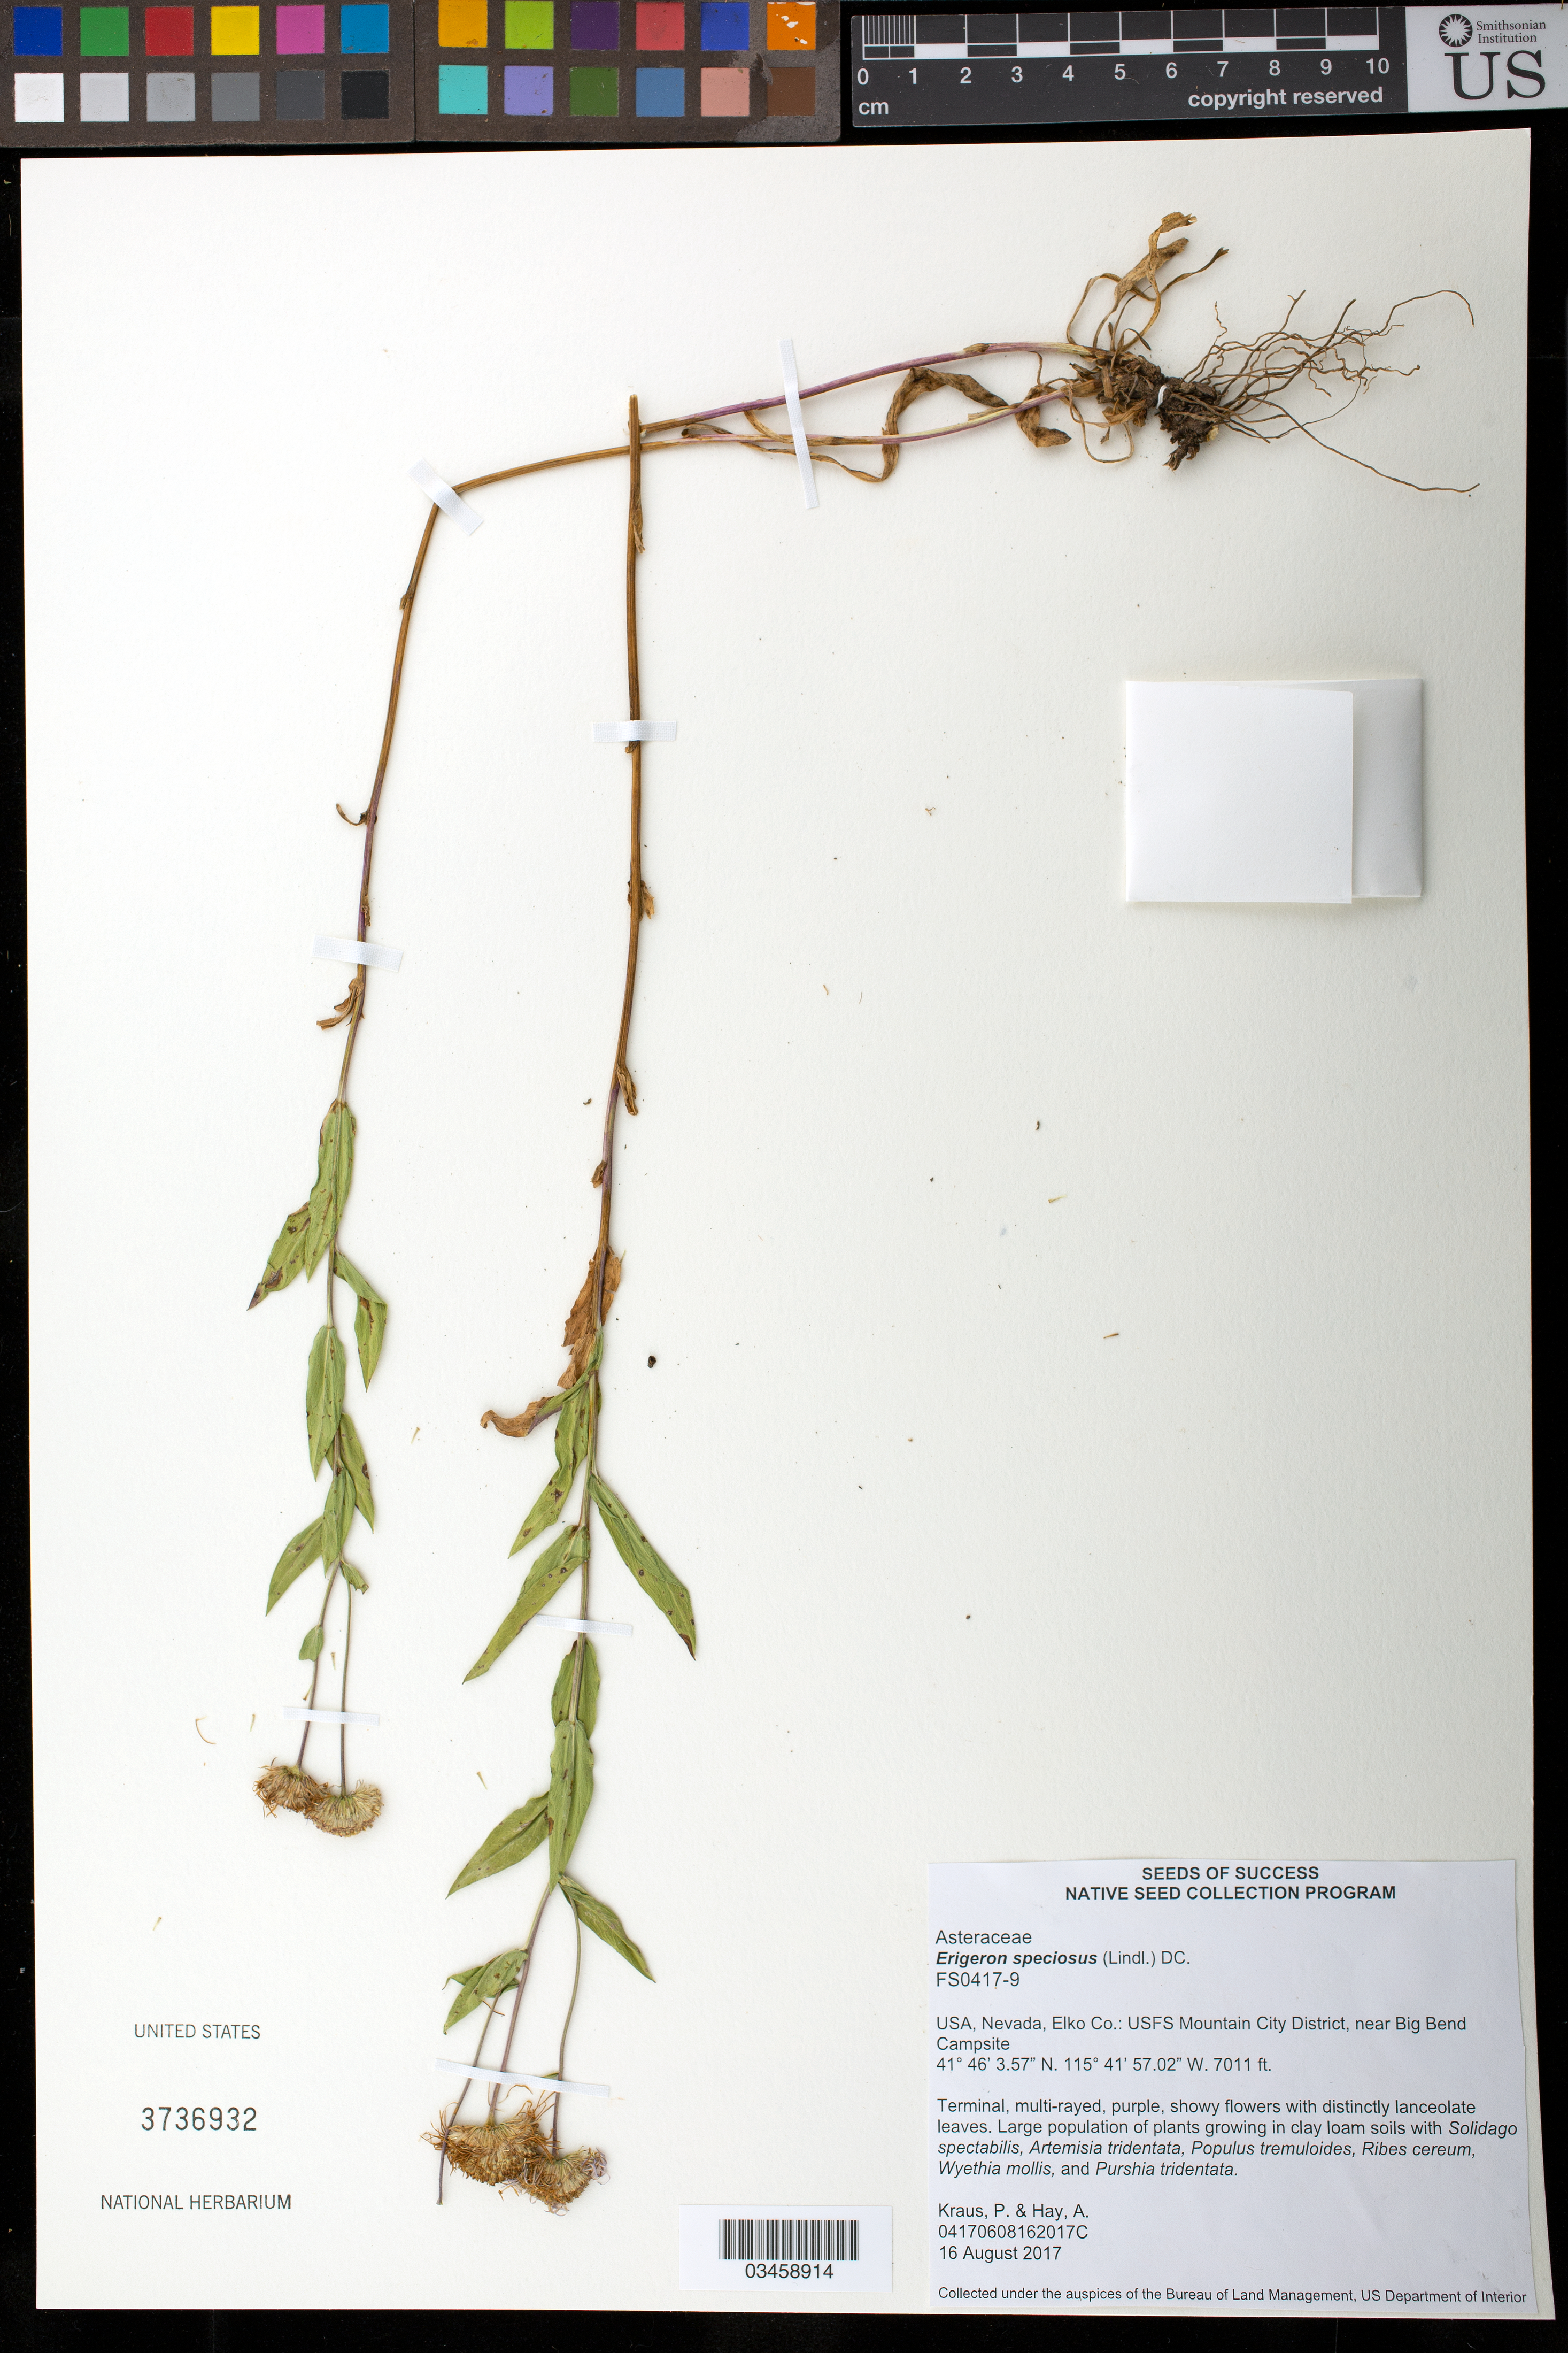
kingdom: Plantae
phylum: Tracheophyta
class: Magnoliopsida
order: Asterales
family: Asteraceae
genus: Erigeron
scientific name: Erigeron speciosus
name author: (Lindl.) DC.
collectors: P. Kraus & A. Hay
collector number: FS0417-9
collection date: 2017-08-16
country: United States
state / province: Nevada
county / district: Elko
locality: USFS Mountain City District, near Big Bend Campsite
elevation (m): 2137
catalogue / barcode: US 3736932